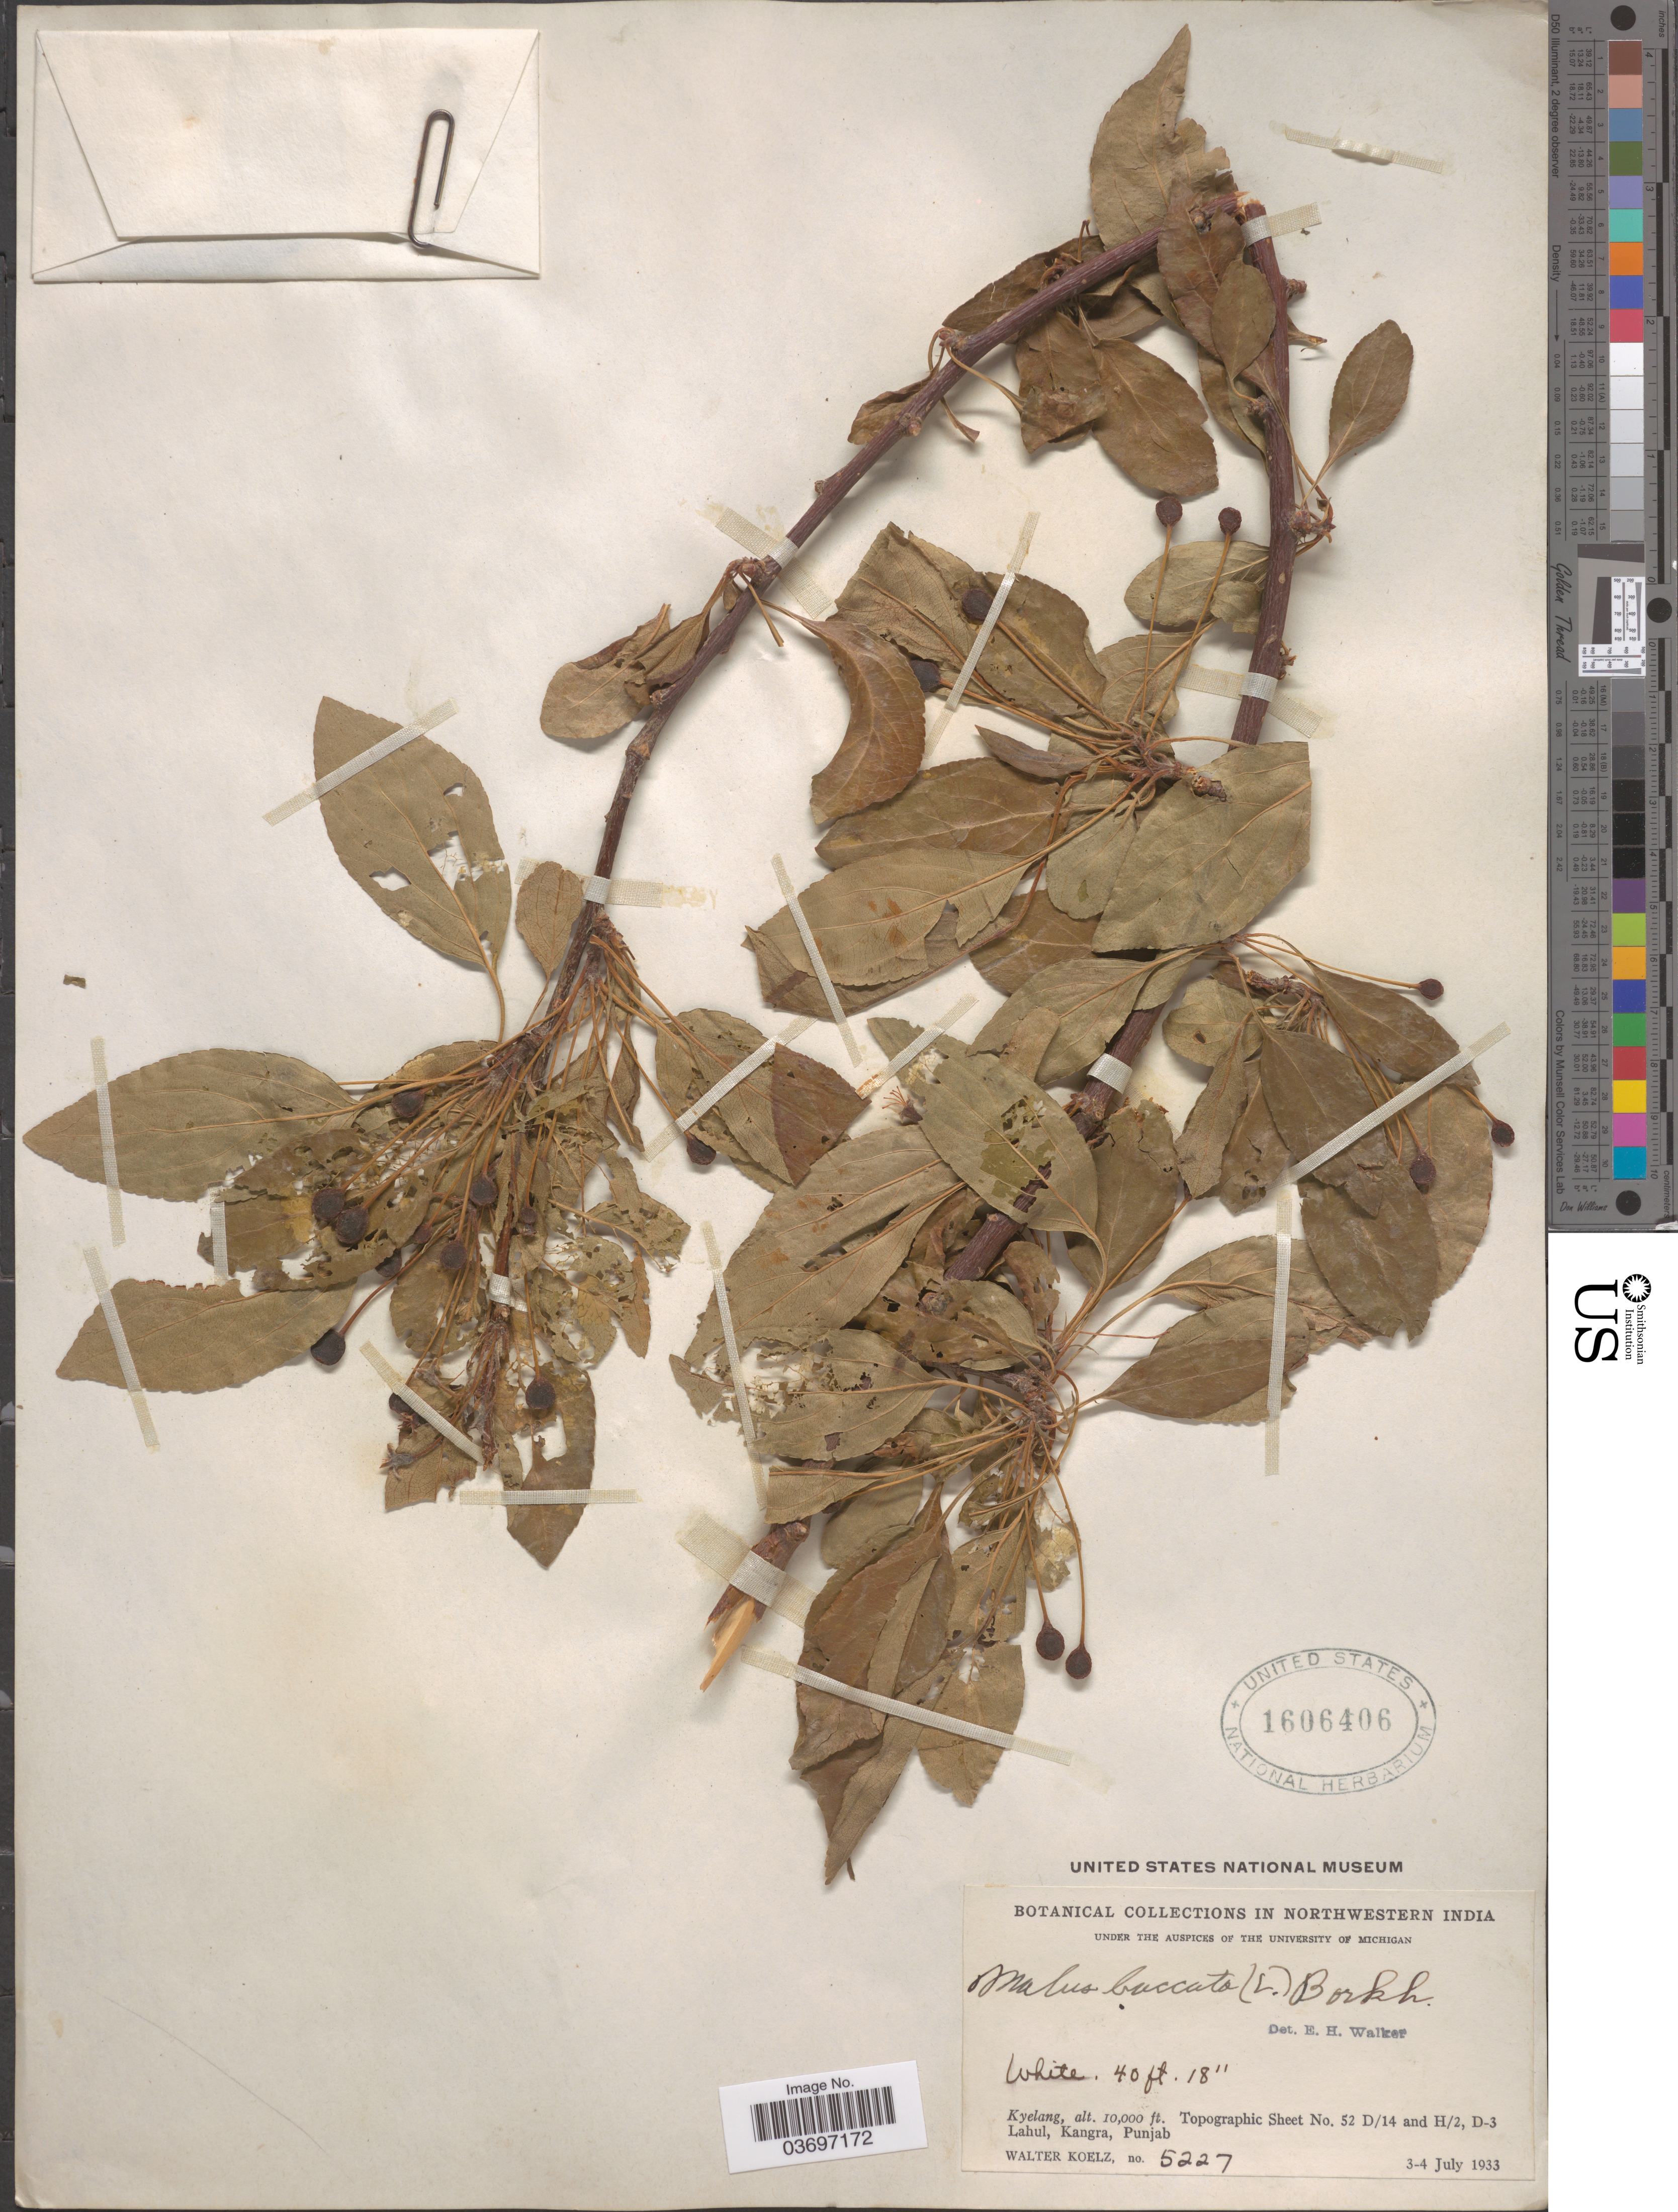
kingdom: Plantae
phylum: Tracheophyta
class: Magnoliopsida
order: Rosales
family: Rosaceae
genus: Malus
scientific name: Malus baccata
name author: (L.) Borkh.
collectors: W. N. Koelz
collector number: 5227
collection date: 1933-07-03/1933-07-04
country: India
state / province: Punjab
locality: Northwestern India. Kyelang. Topographic Sheet No. 52 D/14 and H/2, D-3 Lahul, Kangra.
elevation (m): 3048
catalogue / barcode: US 1606406